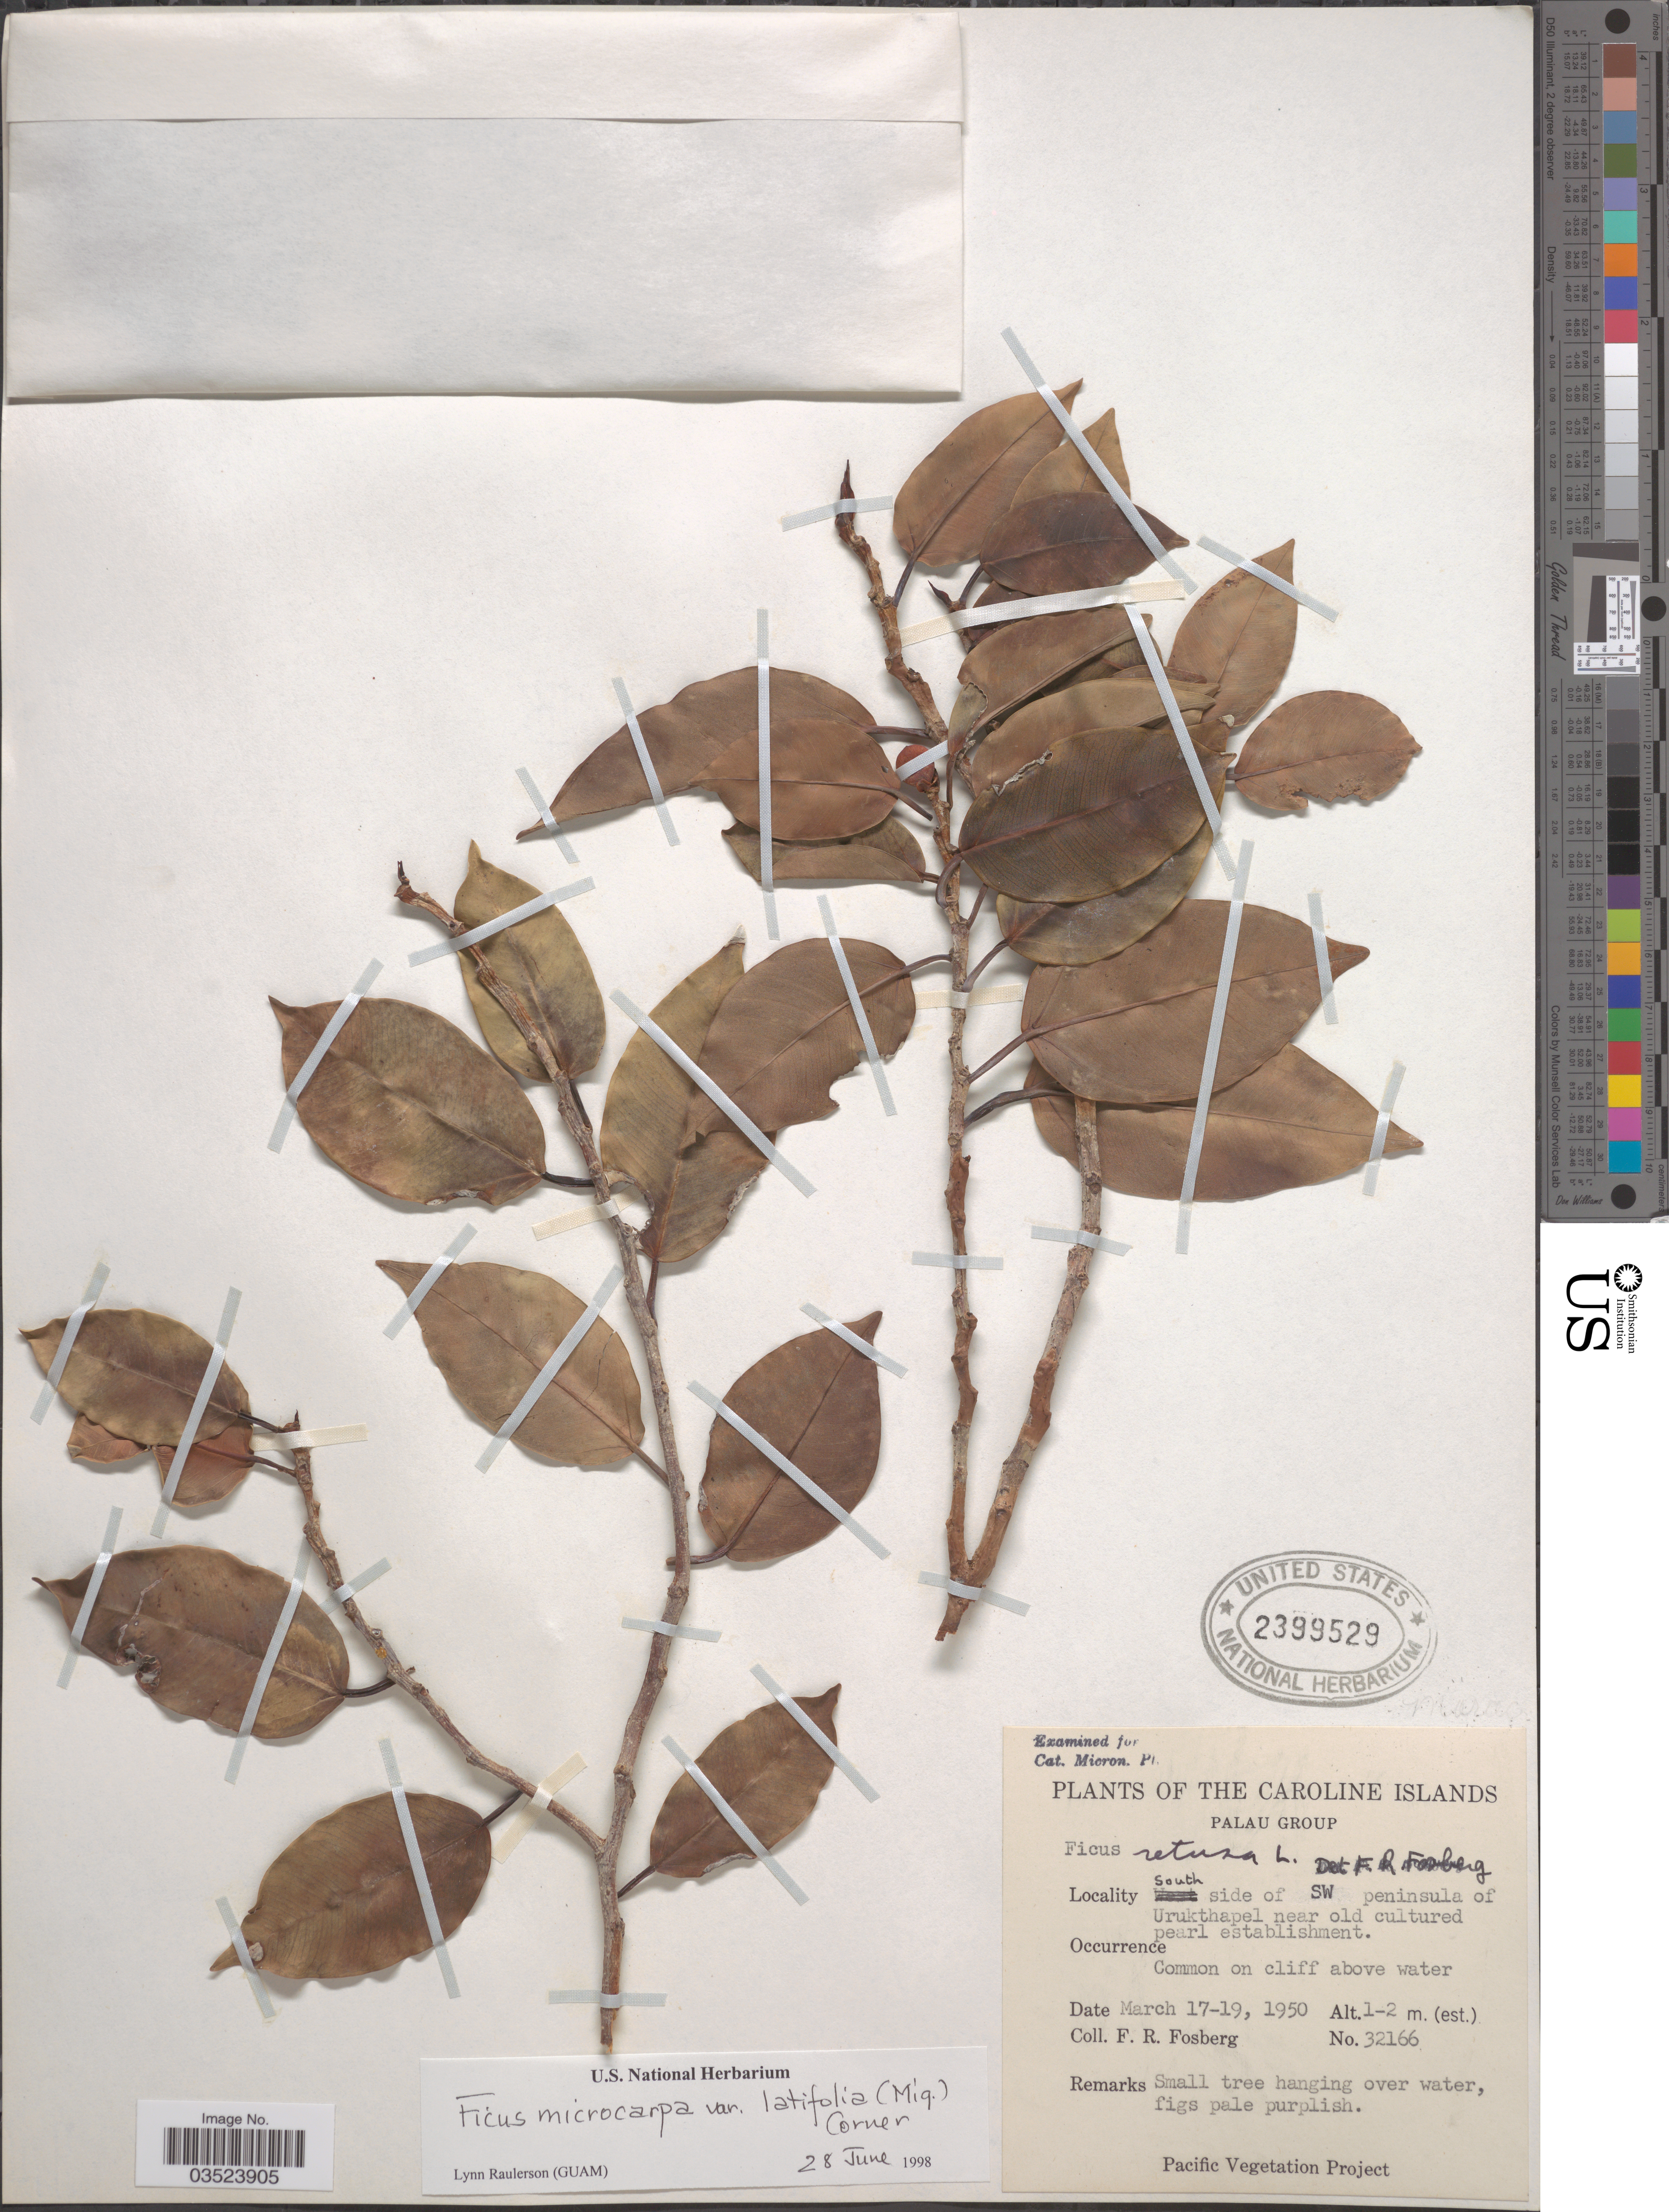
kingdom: Plantae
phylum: Tracheophyta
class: Magnoliopsida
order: Rosales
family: Moraceae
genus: Ficus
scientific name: Ficus microcarpa var. latifolia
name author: (Miq.) Corner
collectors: F. R. Fosberg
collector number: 32166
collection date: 1950-03-17/1950-03-19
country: Palau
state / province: Koror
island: Ngeruktabel [Urukthapel]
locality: The Caroline Islands. Palau Group. South side of SW peninsula of Urukthapel near old cultured pearl establishment.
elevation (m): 1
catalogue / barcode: US 2399529